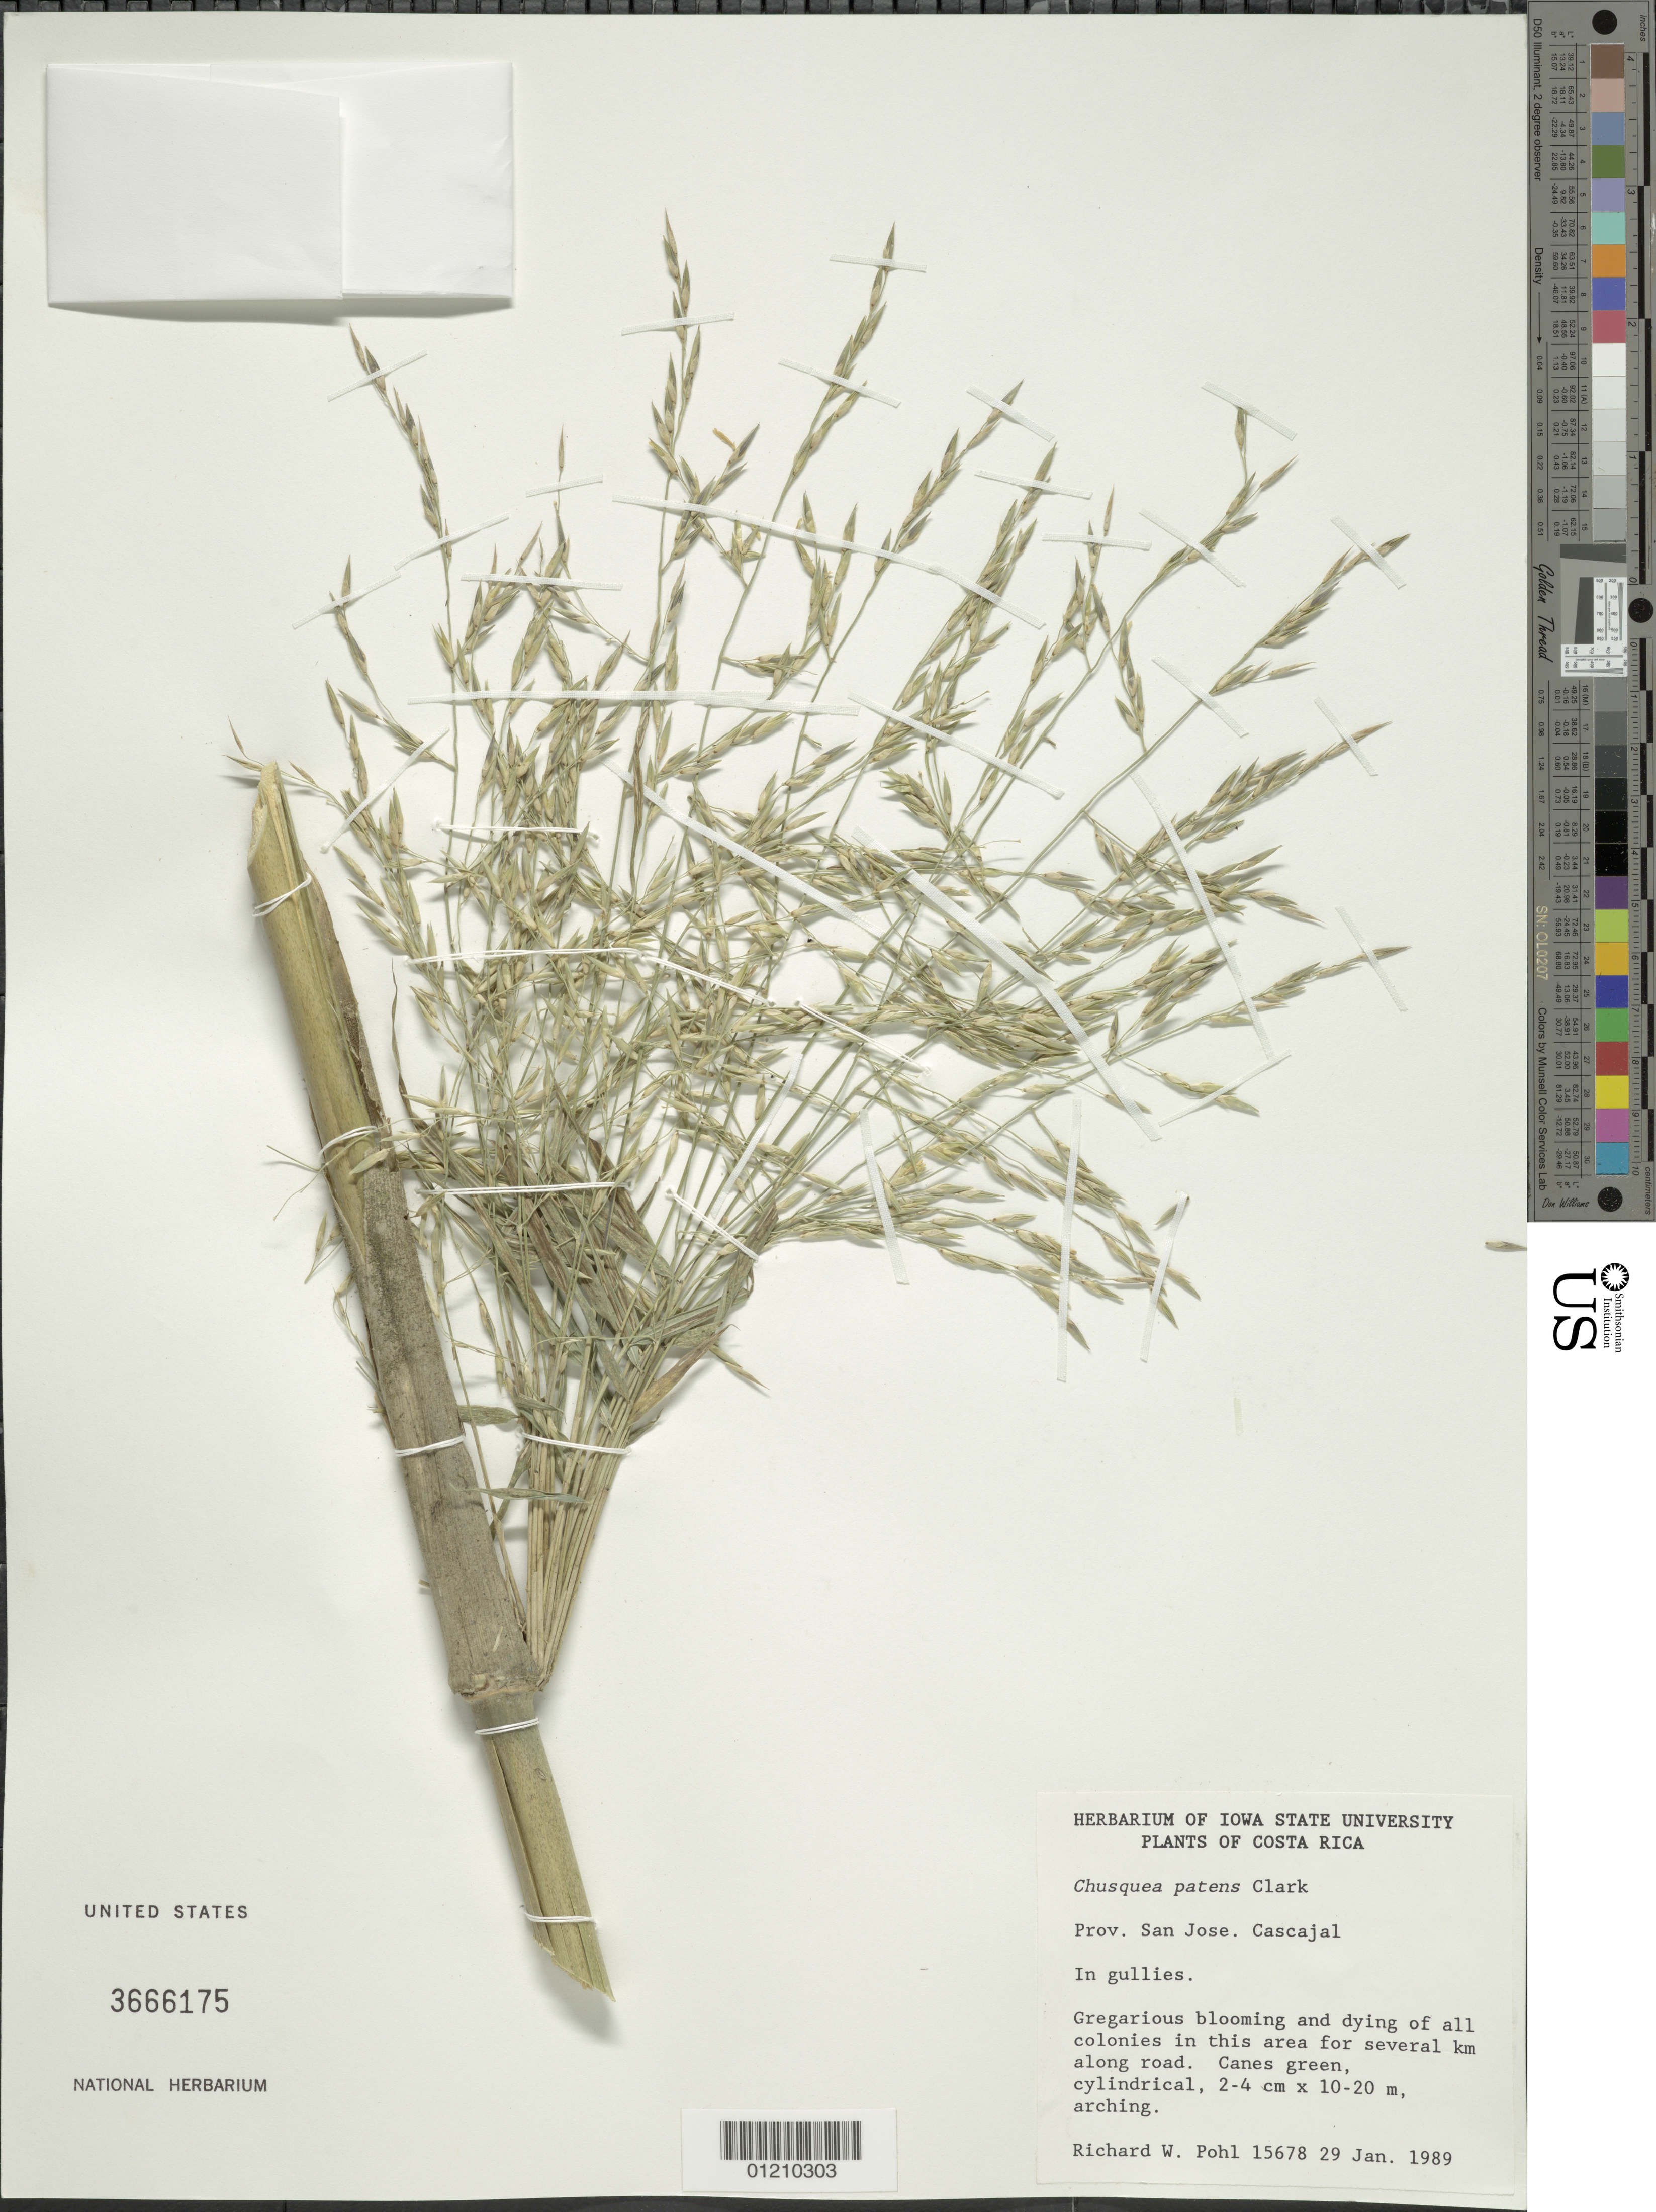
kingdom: Plantae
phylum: Tracheophyta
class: Liliopsida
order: Poales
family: Poaceae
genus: Chusquea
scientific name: Chusquea patens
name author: L.G. Clark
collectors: R. W. Pohl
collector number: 15678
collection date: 1989-01-29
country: Costa Rica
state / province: San José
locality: Cascajal.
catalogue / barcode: US 3666175